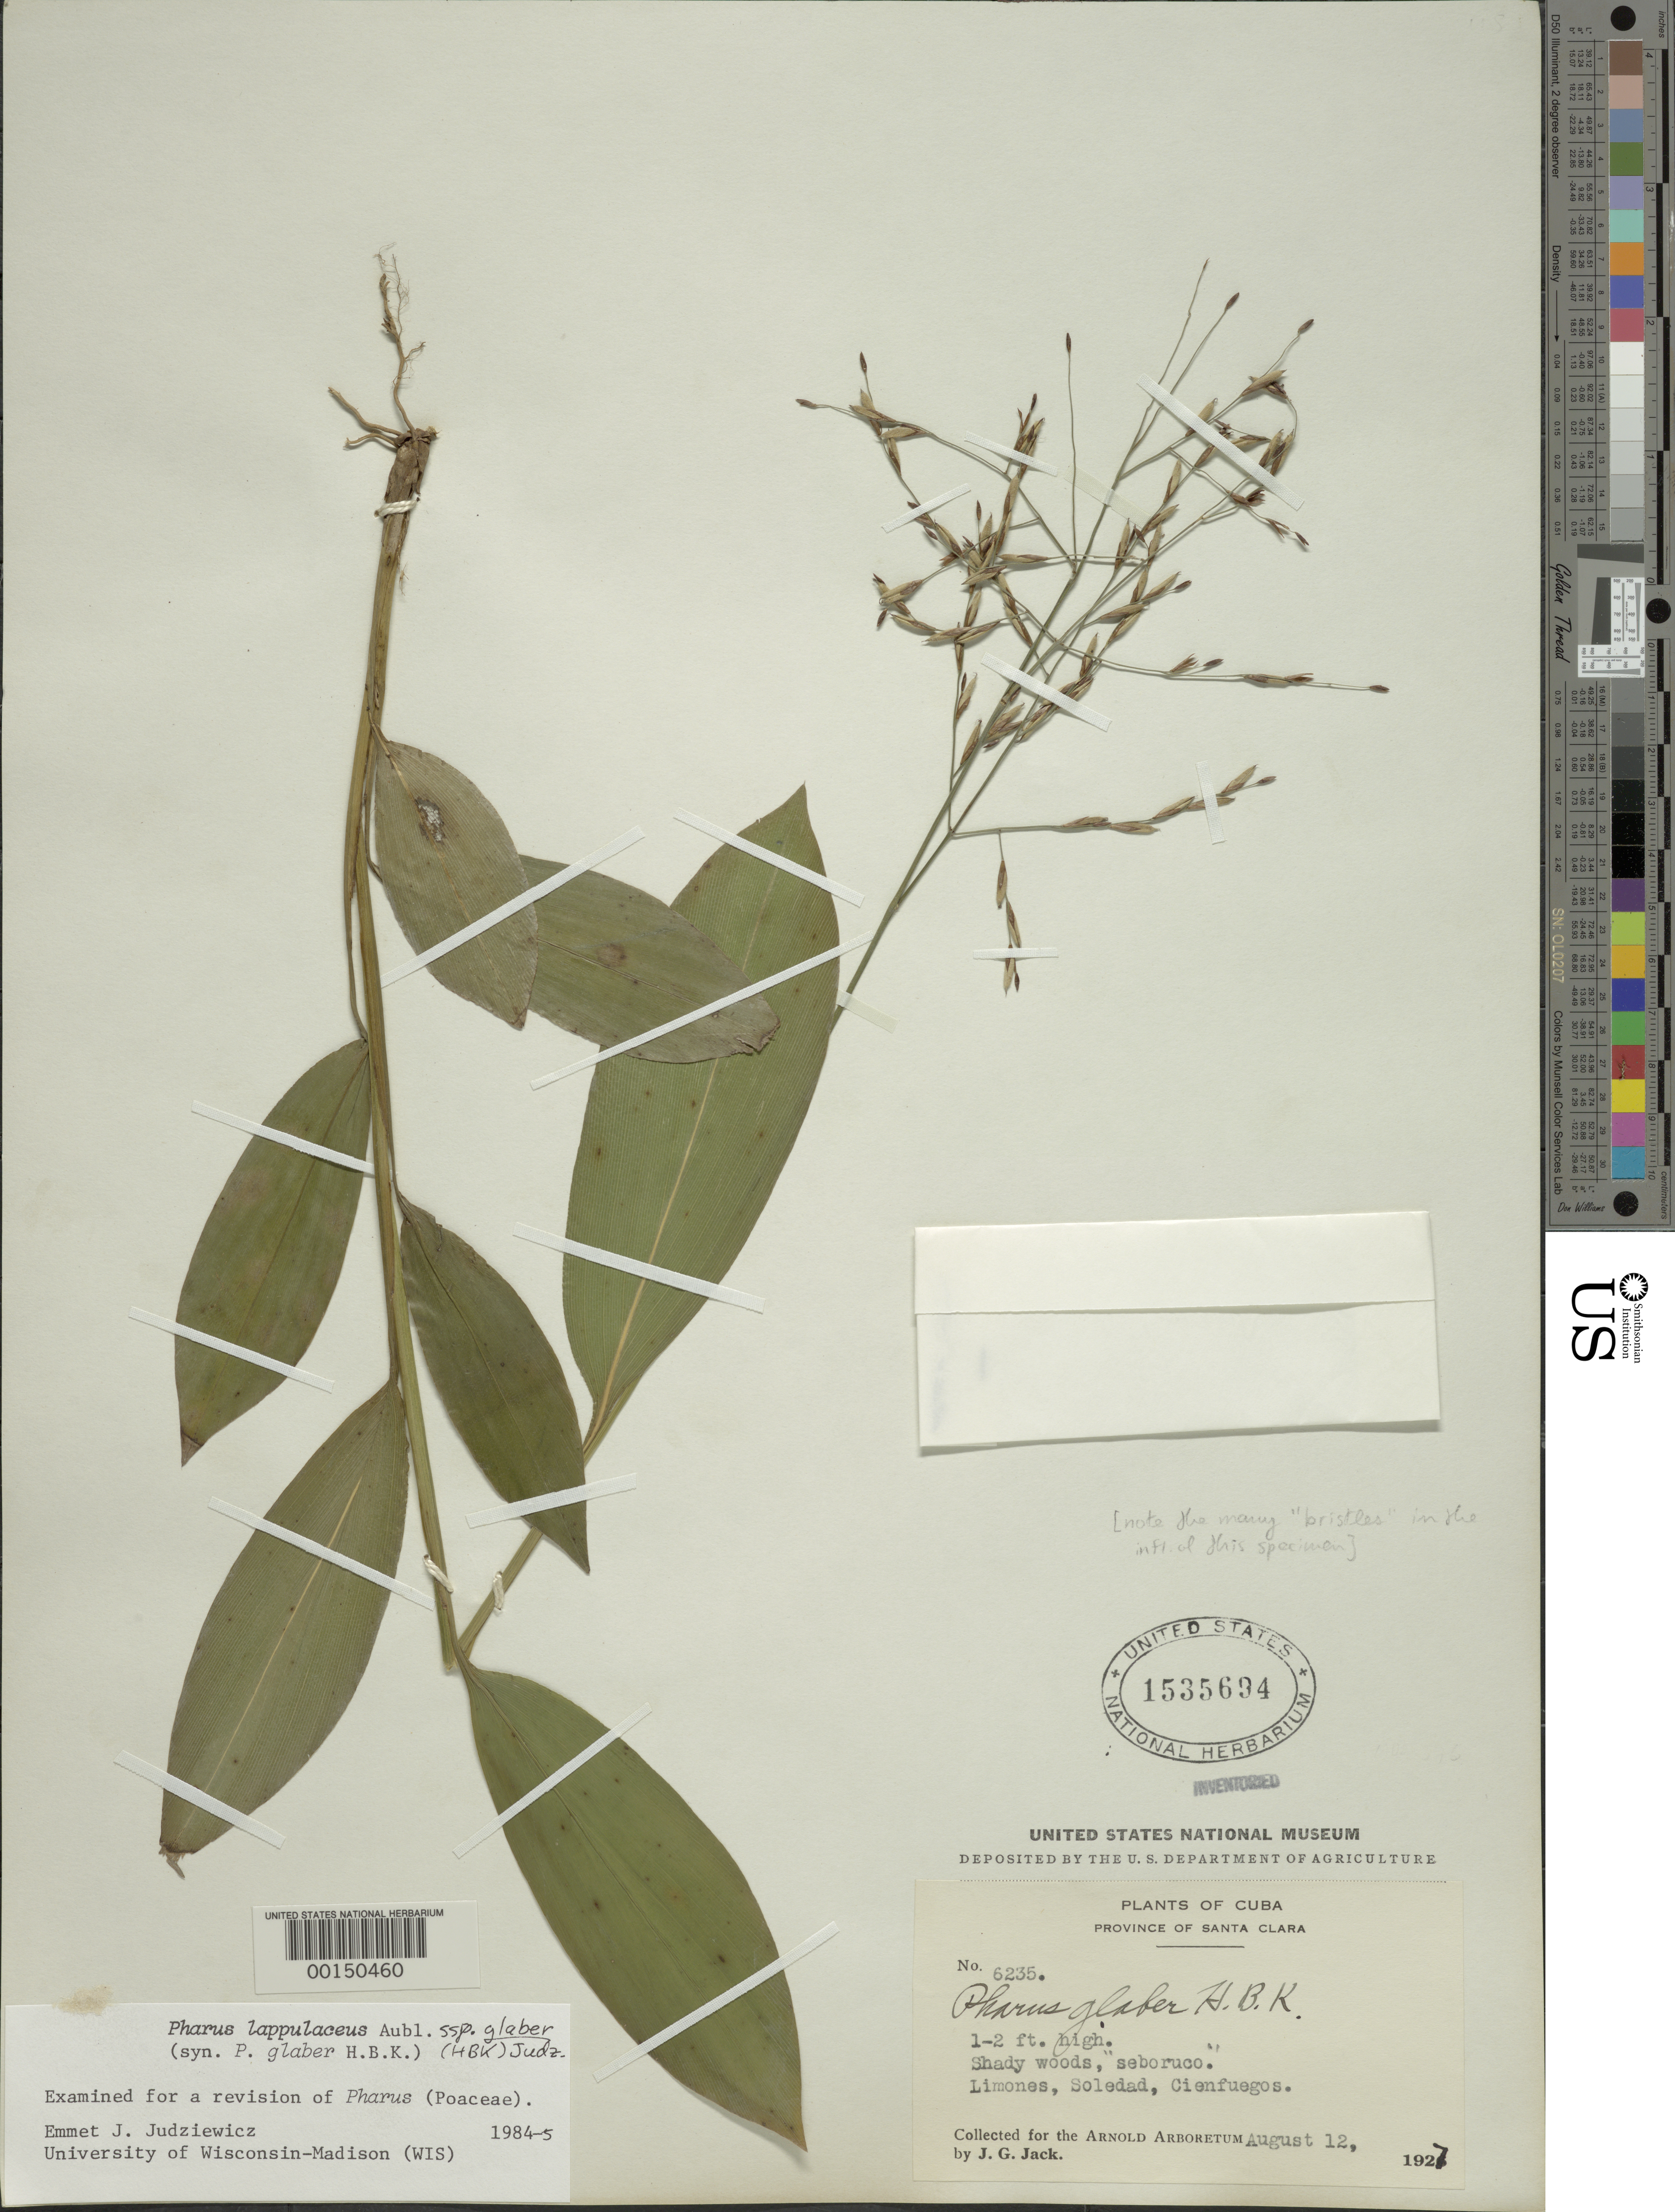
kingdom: Plantae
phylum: Tracheophyta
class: Liliopsida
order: Poales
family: Poaceae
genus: Pharus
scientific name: Pharus lappulaceus subsp. glaber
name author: (Kunth) Judz.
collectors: J. G. Jack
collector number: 6235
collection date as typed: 12 Aug 1927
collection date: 1927-08-12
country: Cuba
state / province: Las Villas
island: Greater Antilles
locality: Limones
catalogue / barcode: US 1535694